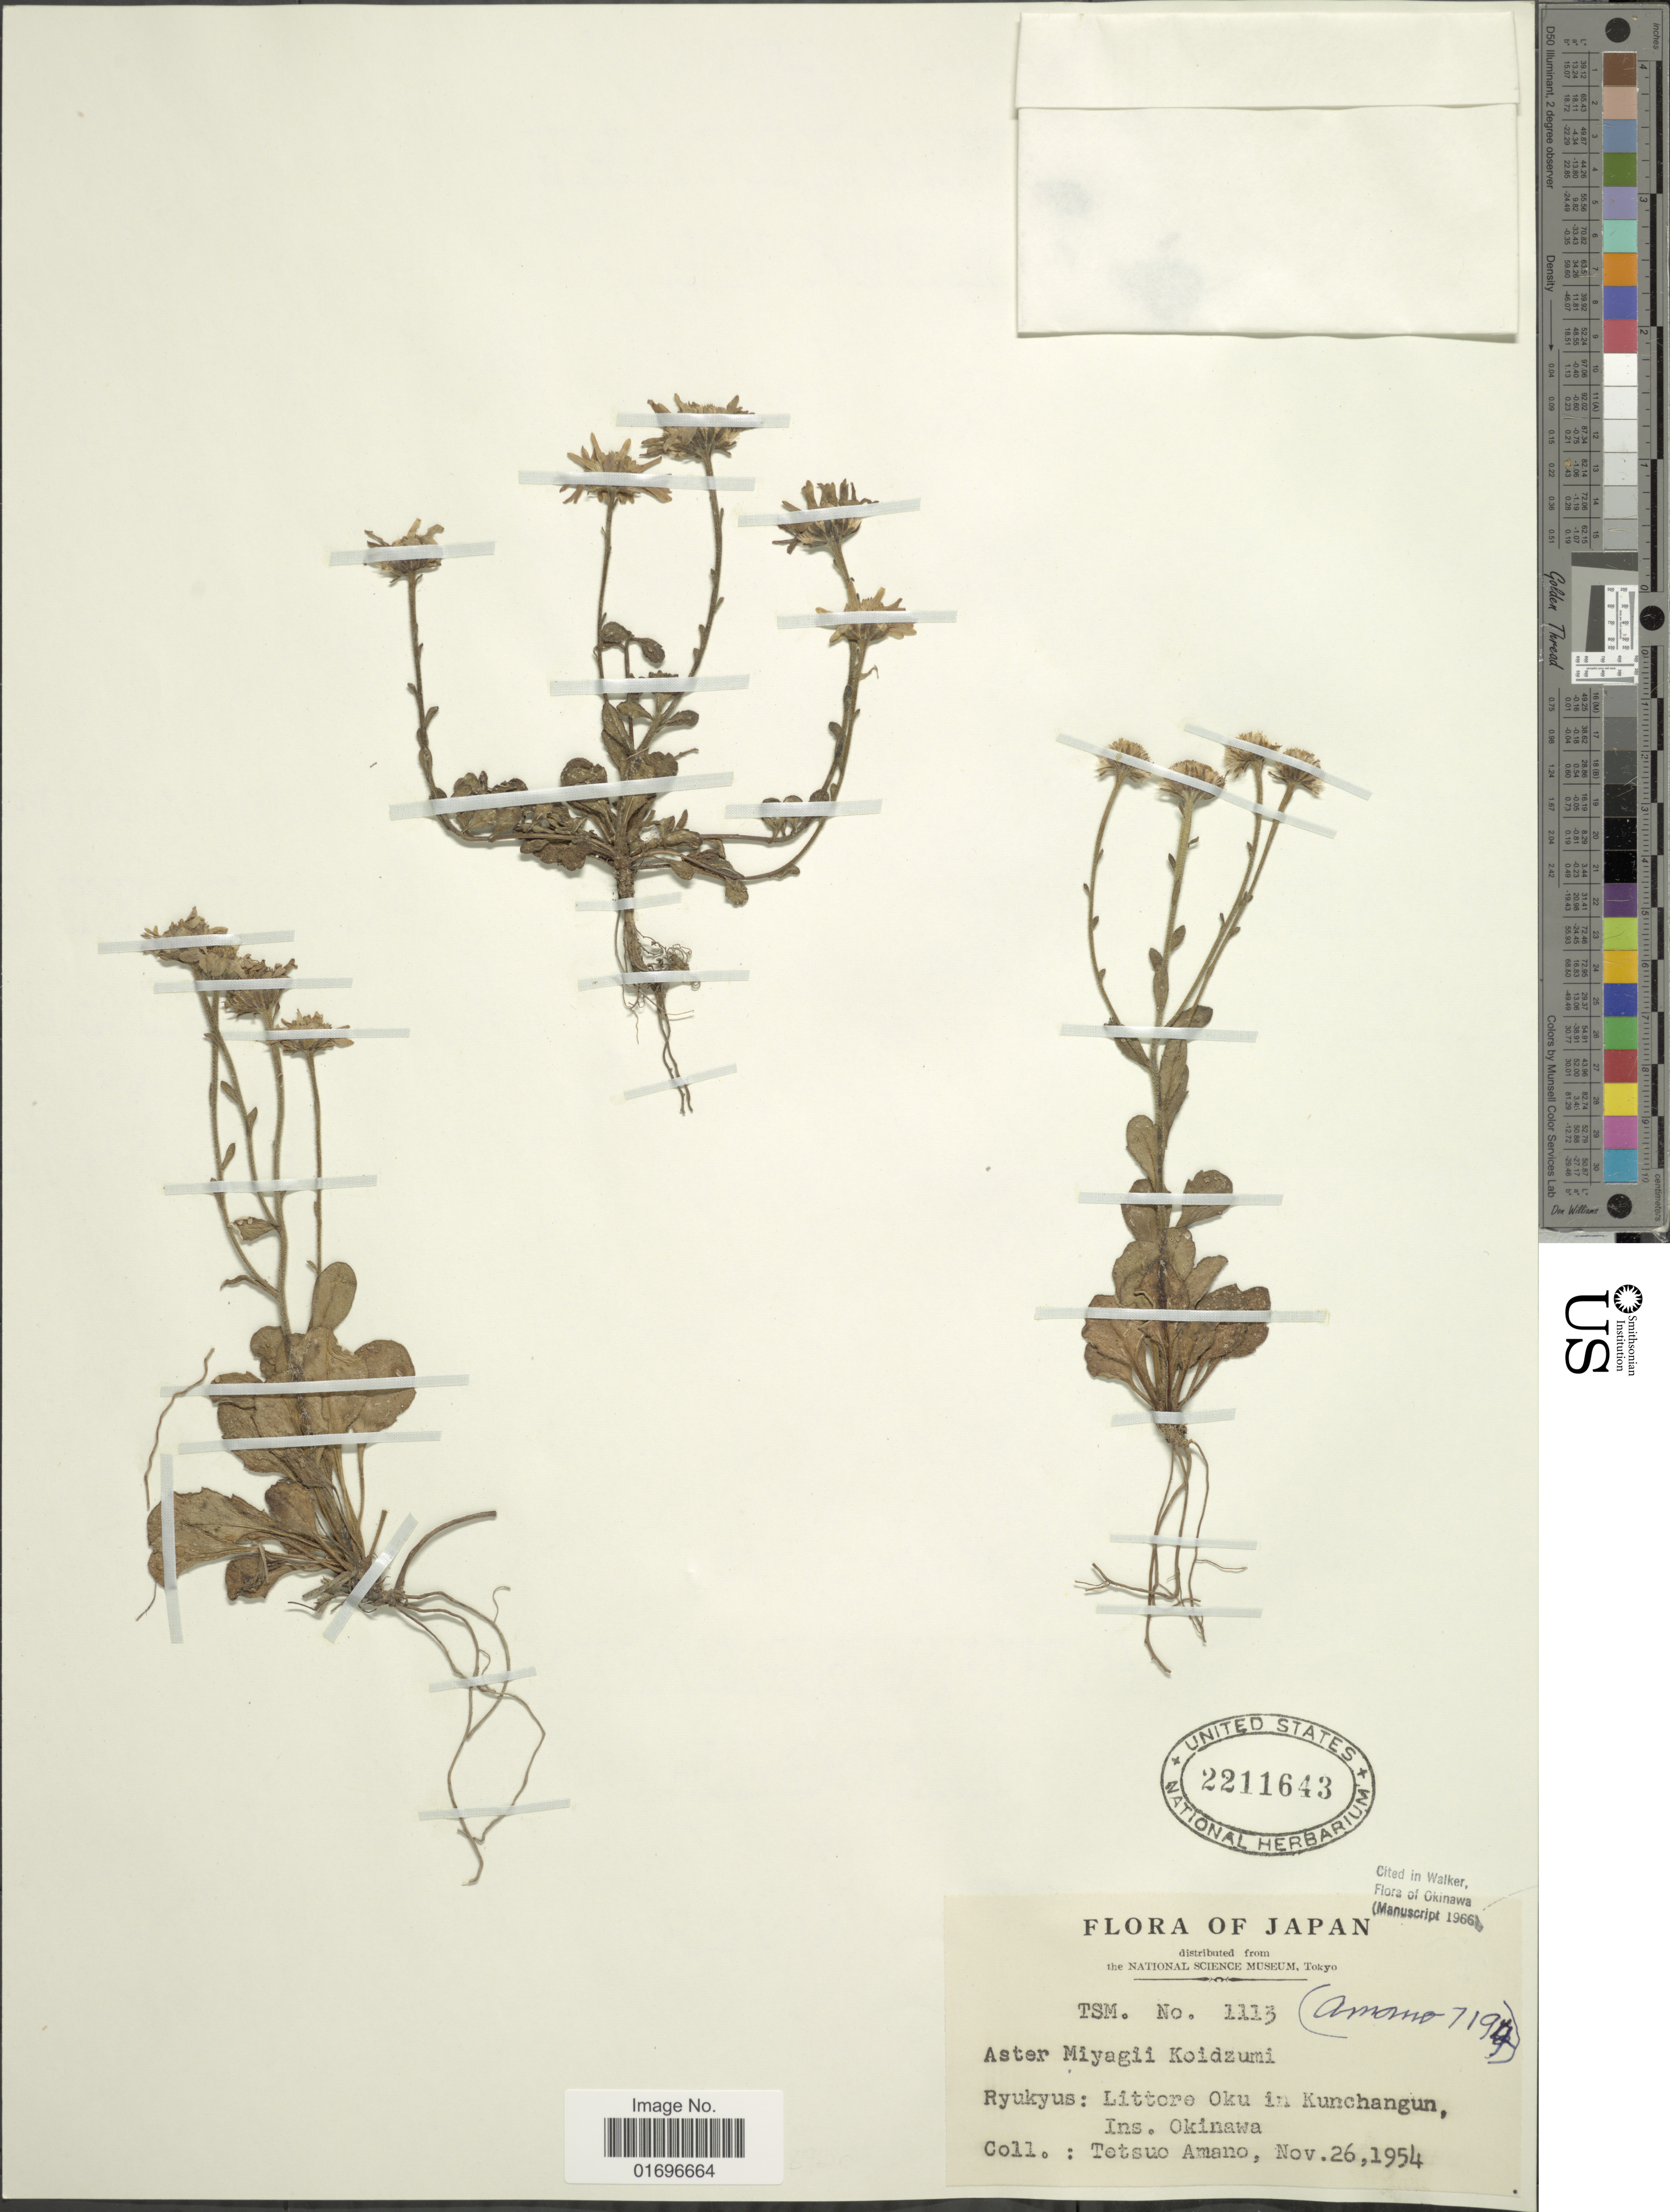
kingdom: Plantae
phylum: Tracheophyta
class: Magnoliopsida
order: Asterales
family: Asteraceae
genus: Aster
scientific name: Aster miyagii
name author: Koidz.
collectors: T. Amano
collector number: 1113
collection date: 1954-11-26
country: Japan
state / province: Okinawa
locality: Ryukyus: Littore Oku in Kunchangun, Ins. Okinawa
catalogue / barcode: US 2211643